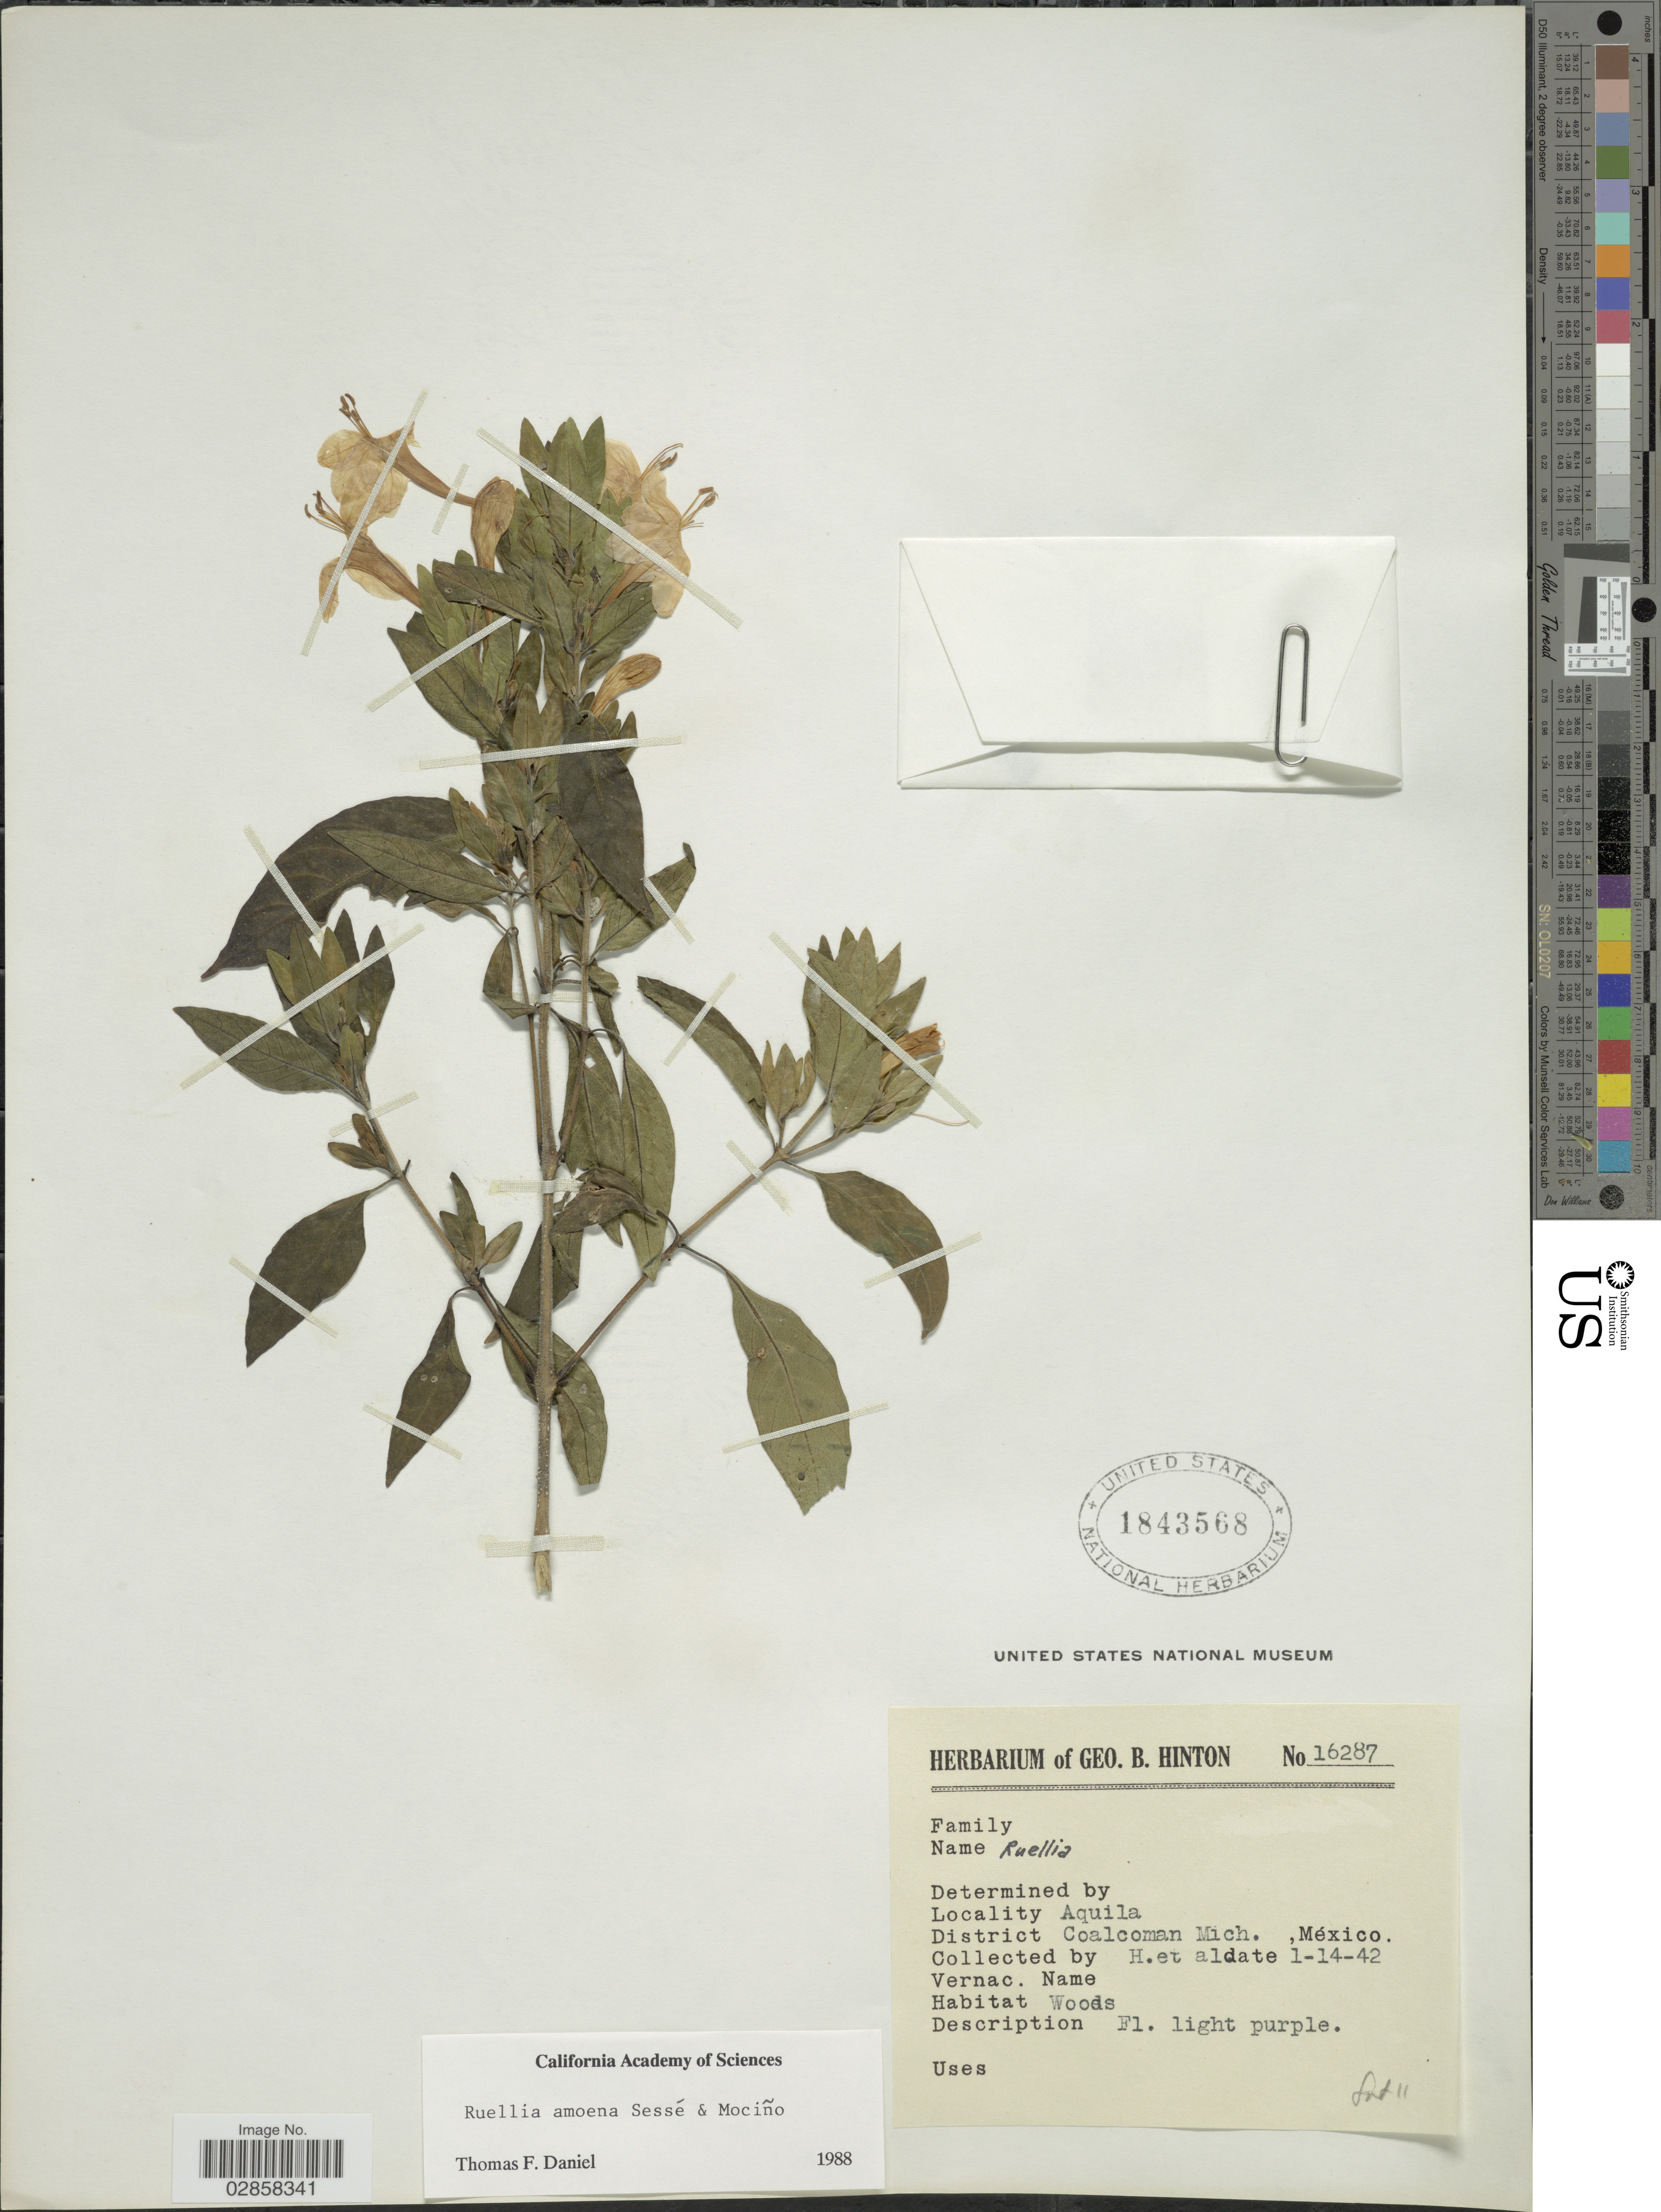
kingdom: Plantae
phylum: Tracheophyta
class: Magnoliopsida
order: Lamiales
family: Acanthaceae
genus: Ruellia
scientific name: Ruellia amoena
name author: Sessé & Moc.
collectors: G. B. Hinton & et al.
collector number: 16287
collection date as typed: Transcribed d/m/y: 14/1/42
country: Mexico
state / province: Michoacán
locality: Aquila. District Coalcoman.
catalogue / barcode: US 1843568